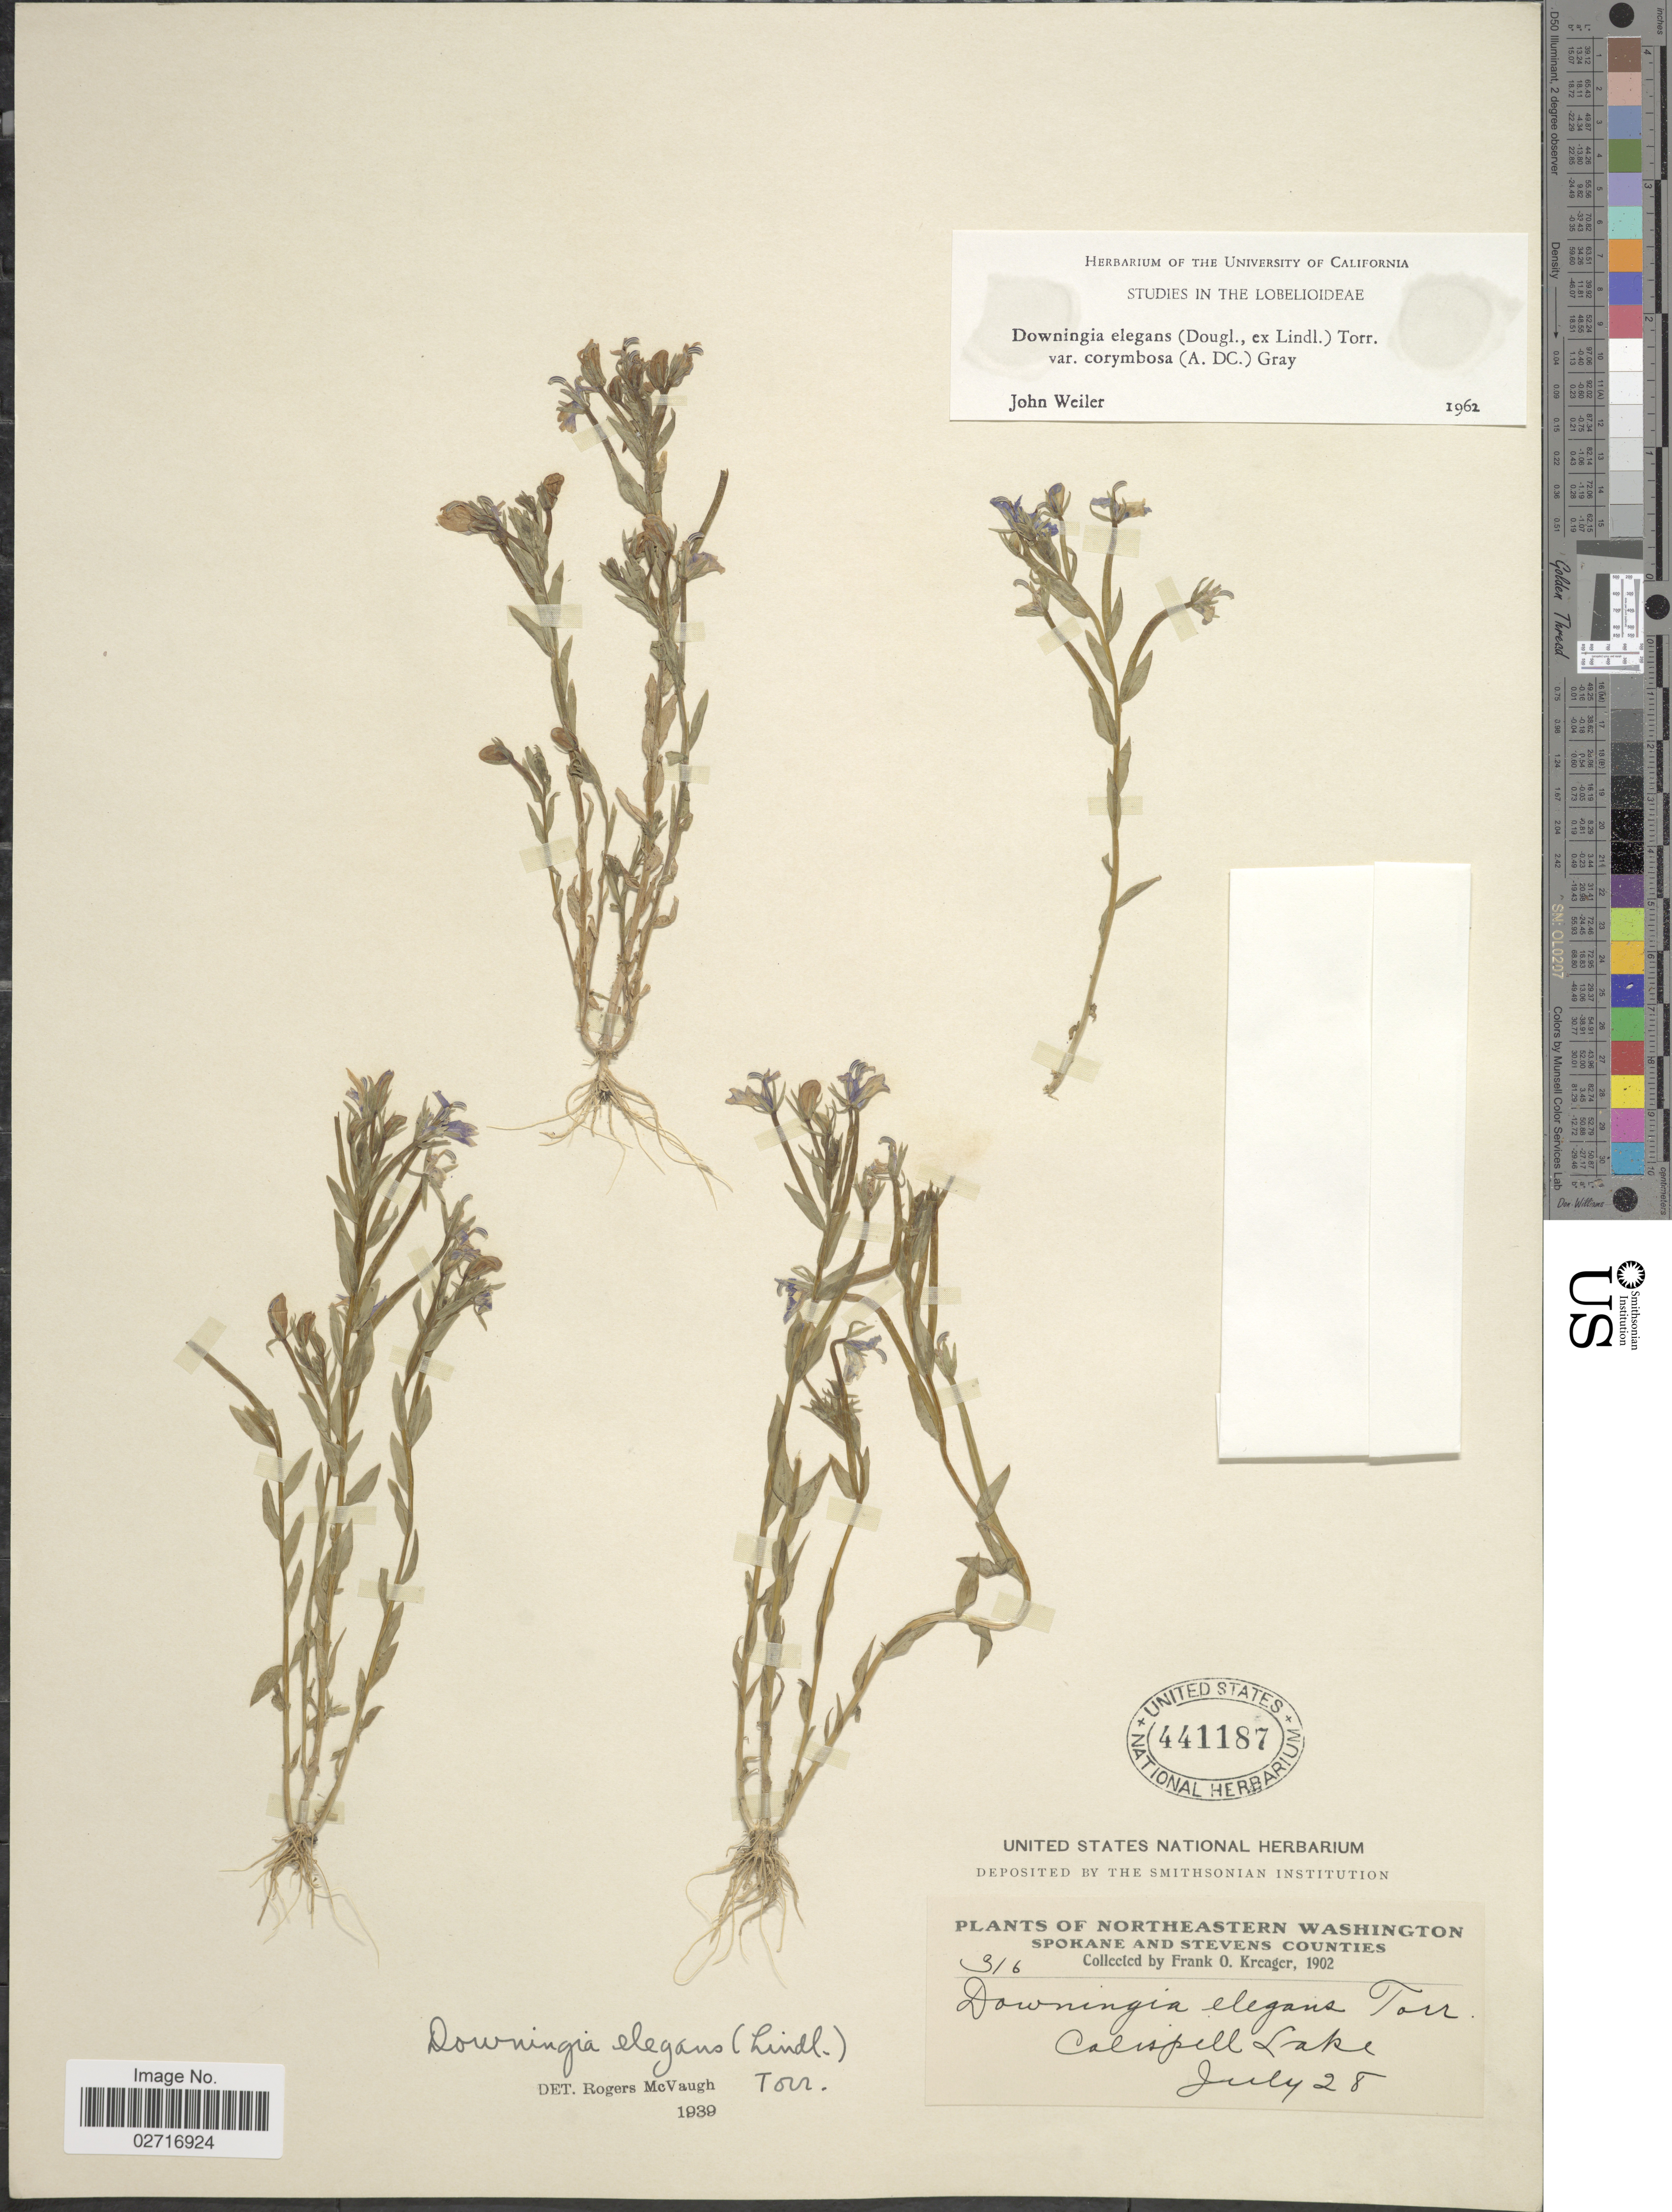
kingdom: Plantae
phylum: Tracheophyta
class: Magnoliopsida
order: Asterales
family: Campanulaceae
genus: Downingia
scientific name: Downingia elegans var. corymbosa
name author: (A. DC.) A. Gray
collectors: F. Kreager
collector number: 316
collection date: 1902-07-28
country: United States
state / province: Washington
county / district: Spokane / Stevens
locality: Northeastern Washington. Spokane and Stevens Counties. Calispell Lake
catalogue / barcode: US 441187